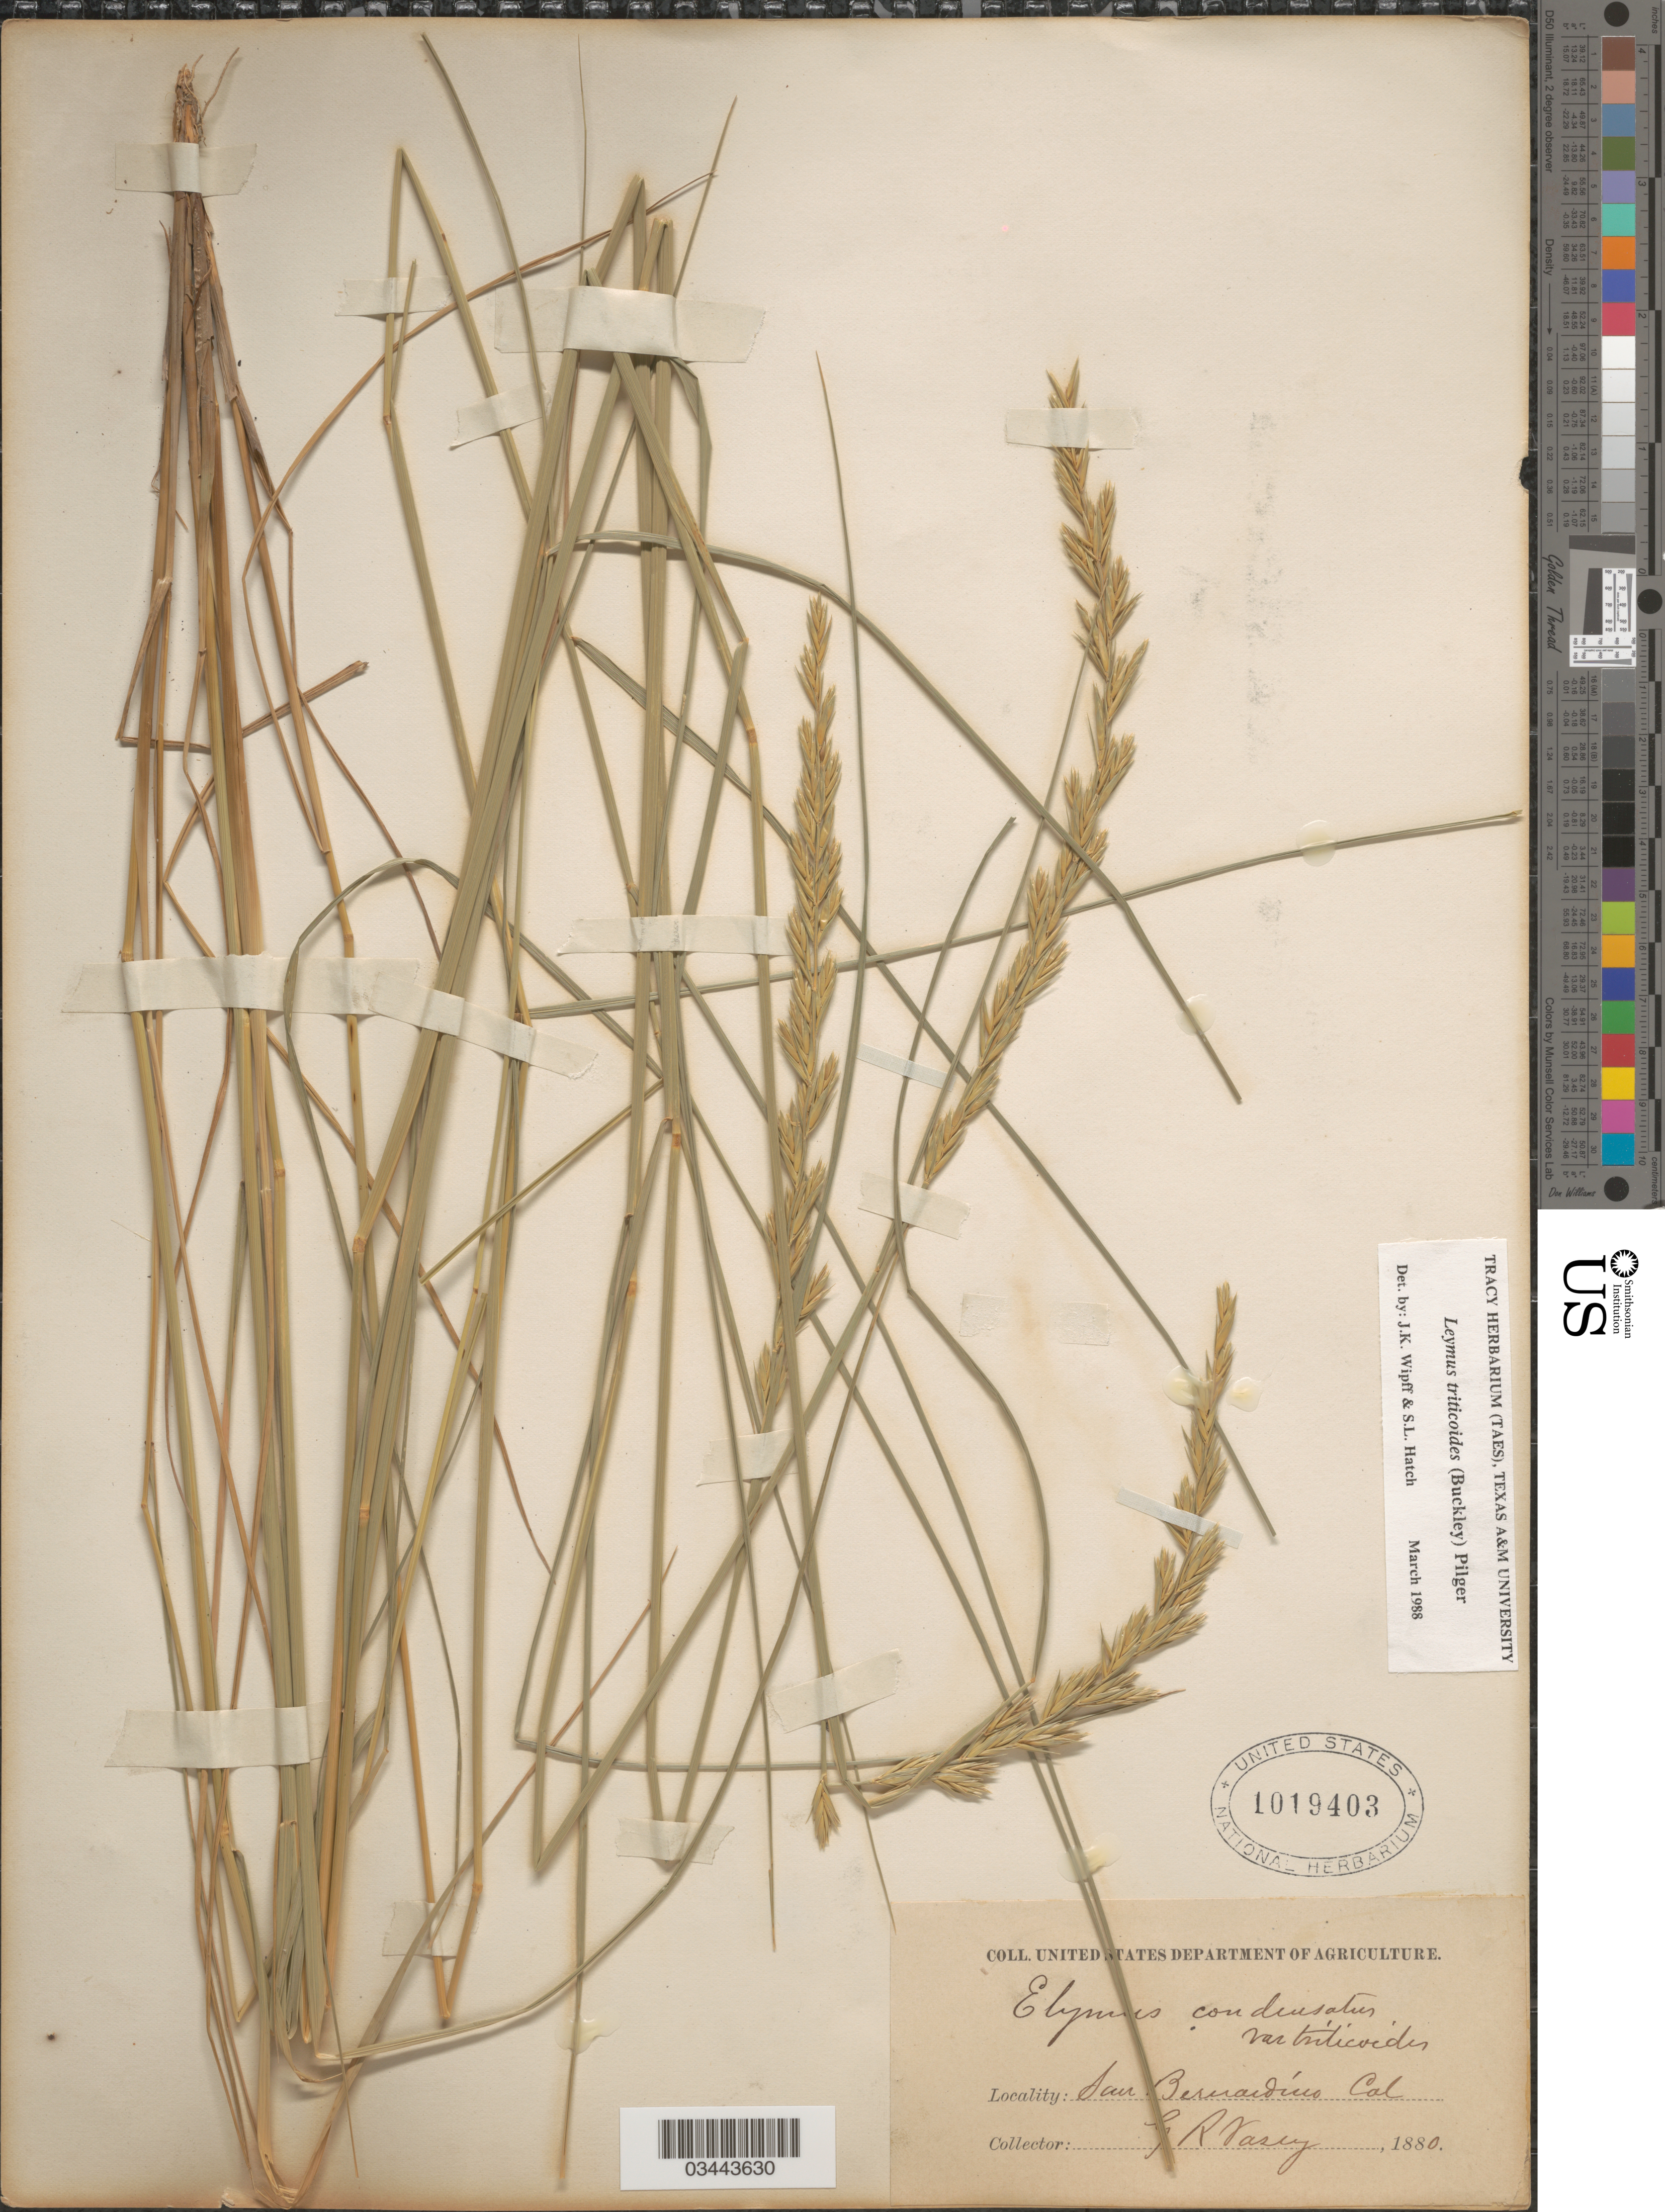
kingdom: Plantae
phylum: Tracheophyta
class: Liliopsida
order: Poales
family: Poaceae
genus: Leymus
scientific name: Leymus triticoides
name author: (Buckley) Pilg.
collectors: G. R. Vasey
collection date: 1880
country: United States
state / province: California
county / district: San Bernardino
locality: San Bernardino.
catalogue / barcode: US 1019403